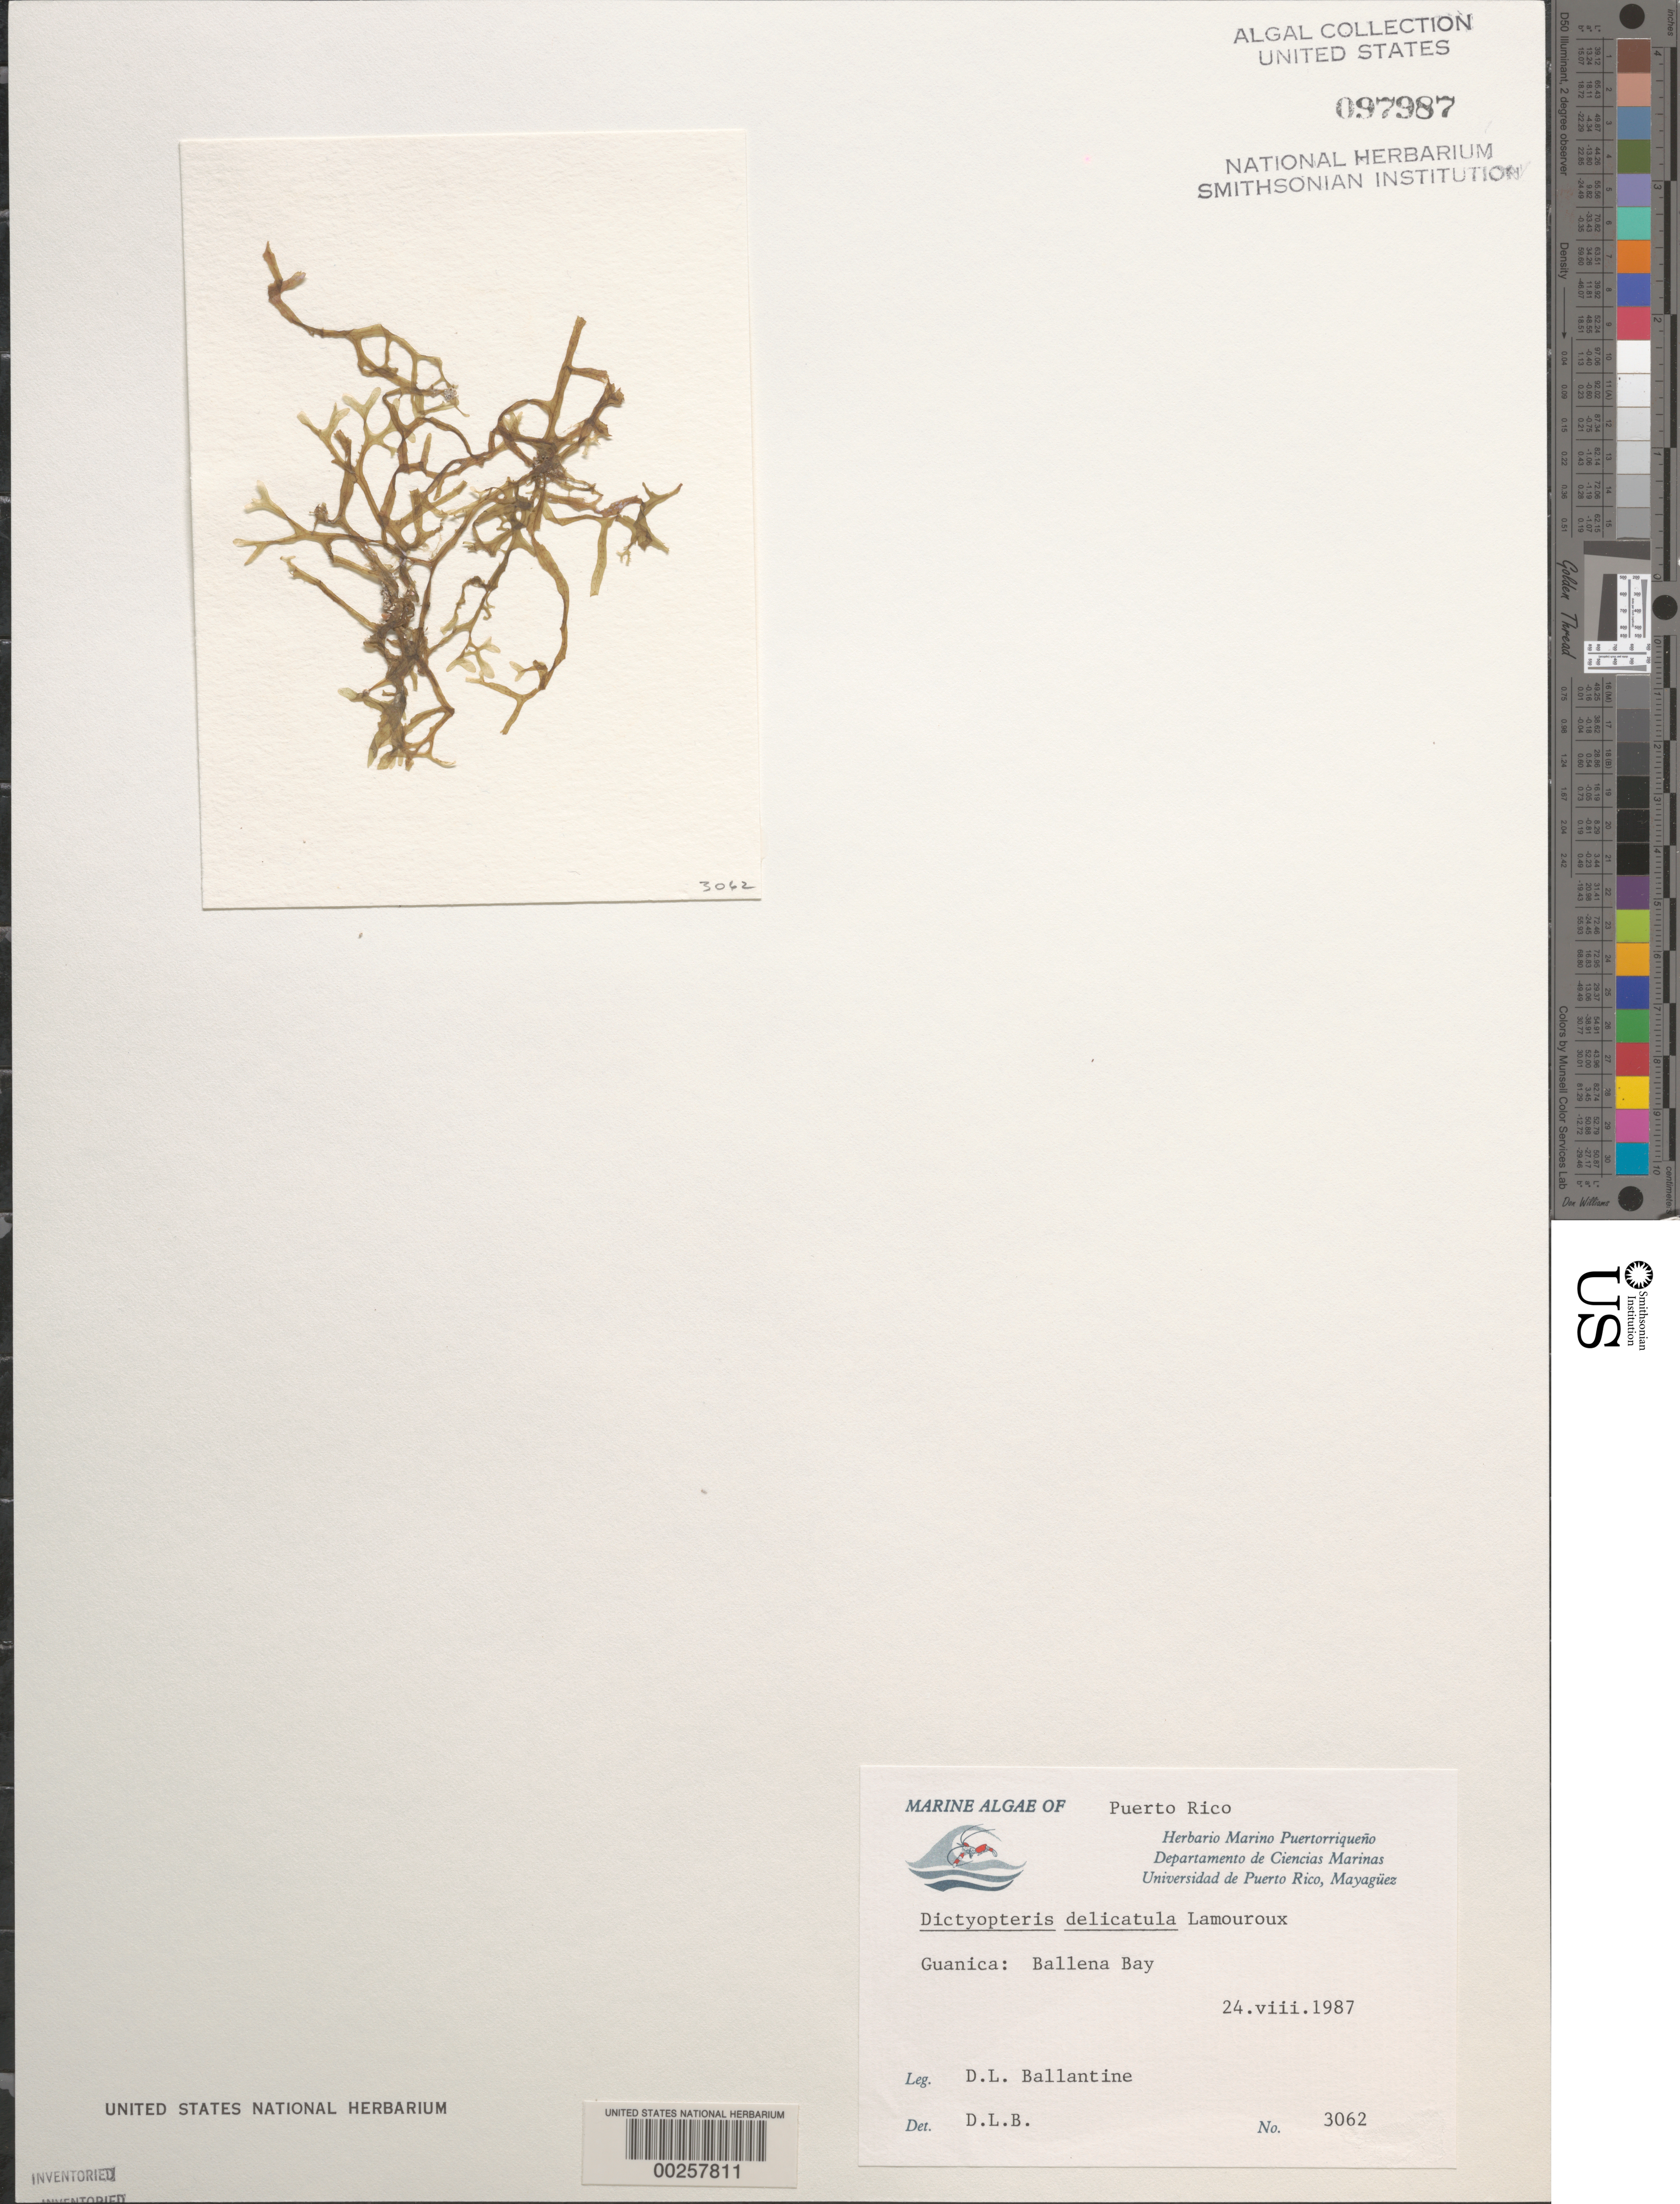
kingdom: Chromista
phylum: Ochrophyta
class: Phaeophyceae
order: Dictyotales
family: Dictyotaceae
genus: Dictyopteris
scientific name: Dictyopteris delicatula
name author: J.V.Lamouroux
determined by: Ballantine, D. L.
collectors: D.L. Ballantine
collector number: DLB 3062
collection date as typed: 24 Aug 1987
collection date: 1987-02-25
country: Guadeloupe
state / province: Grande Terre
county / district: Petit Havre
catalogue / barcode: US 97987